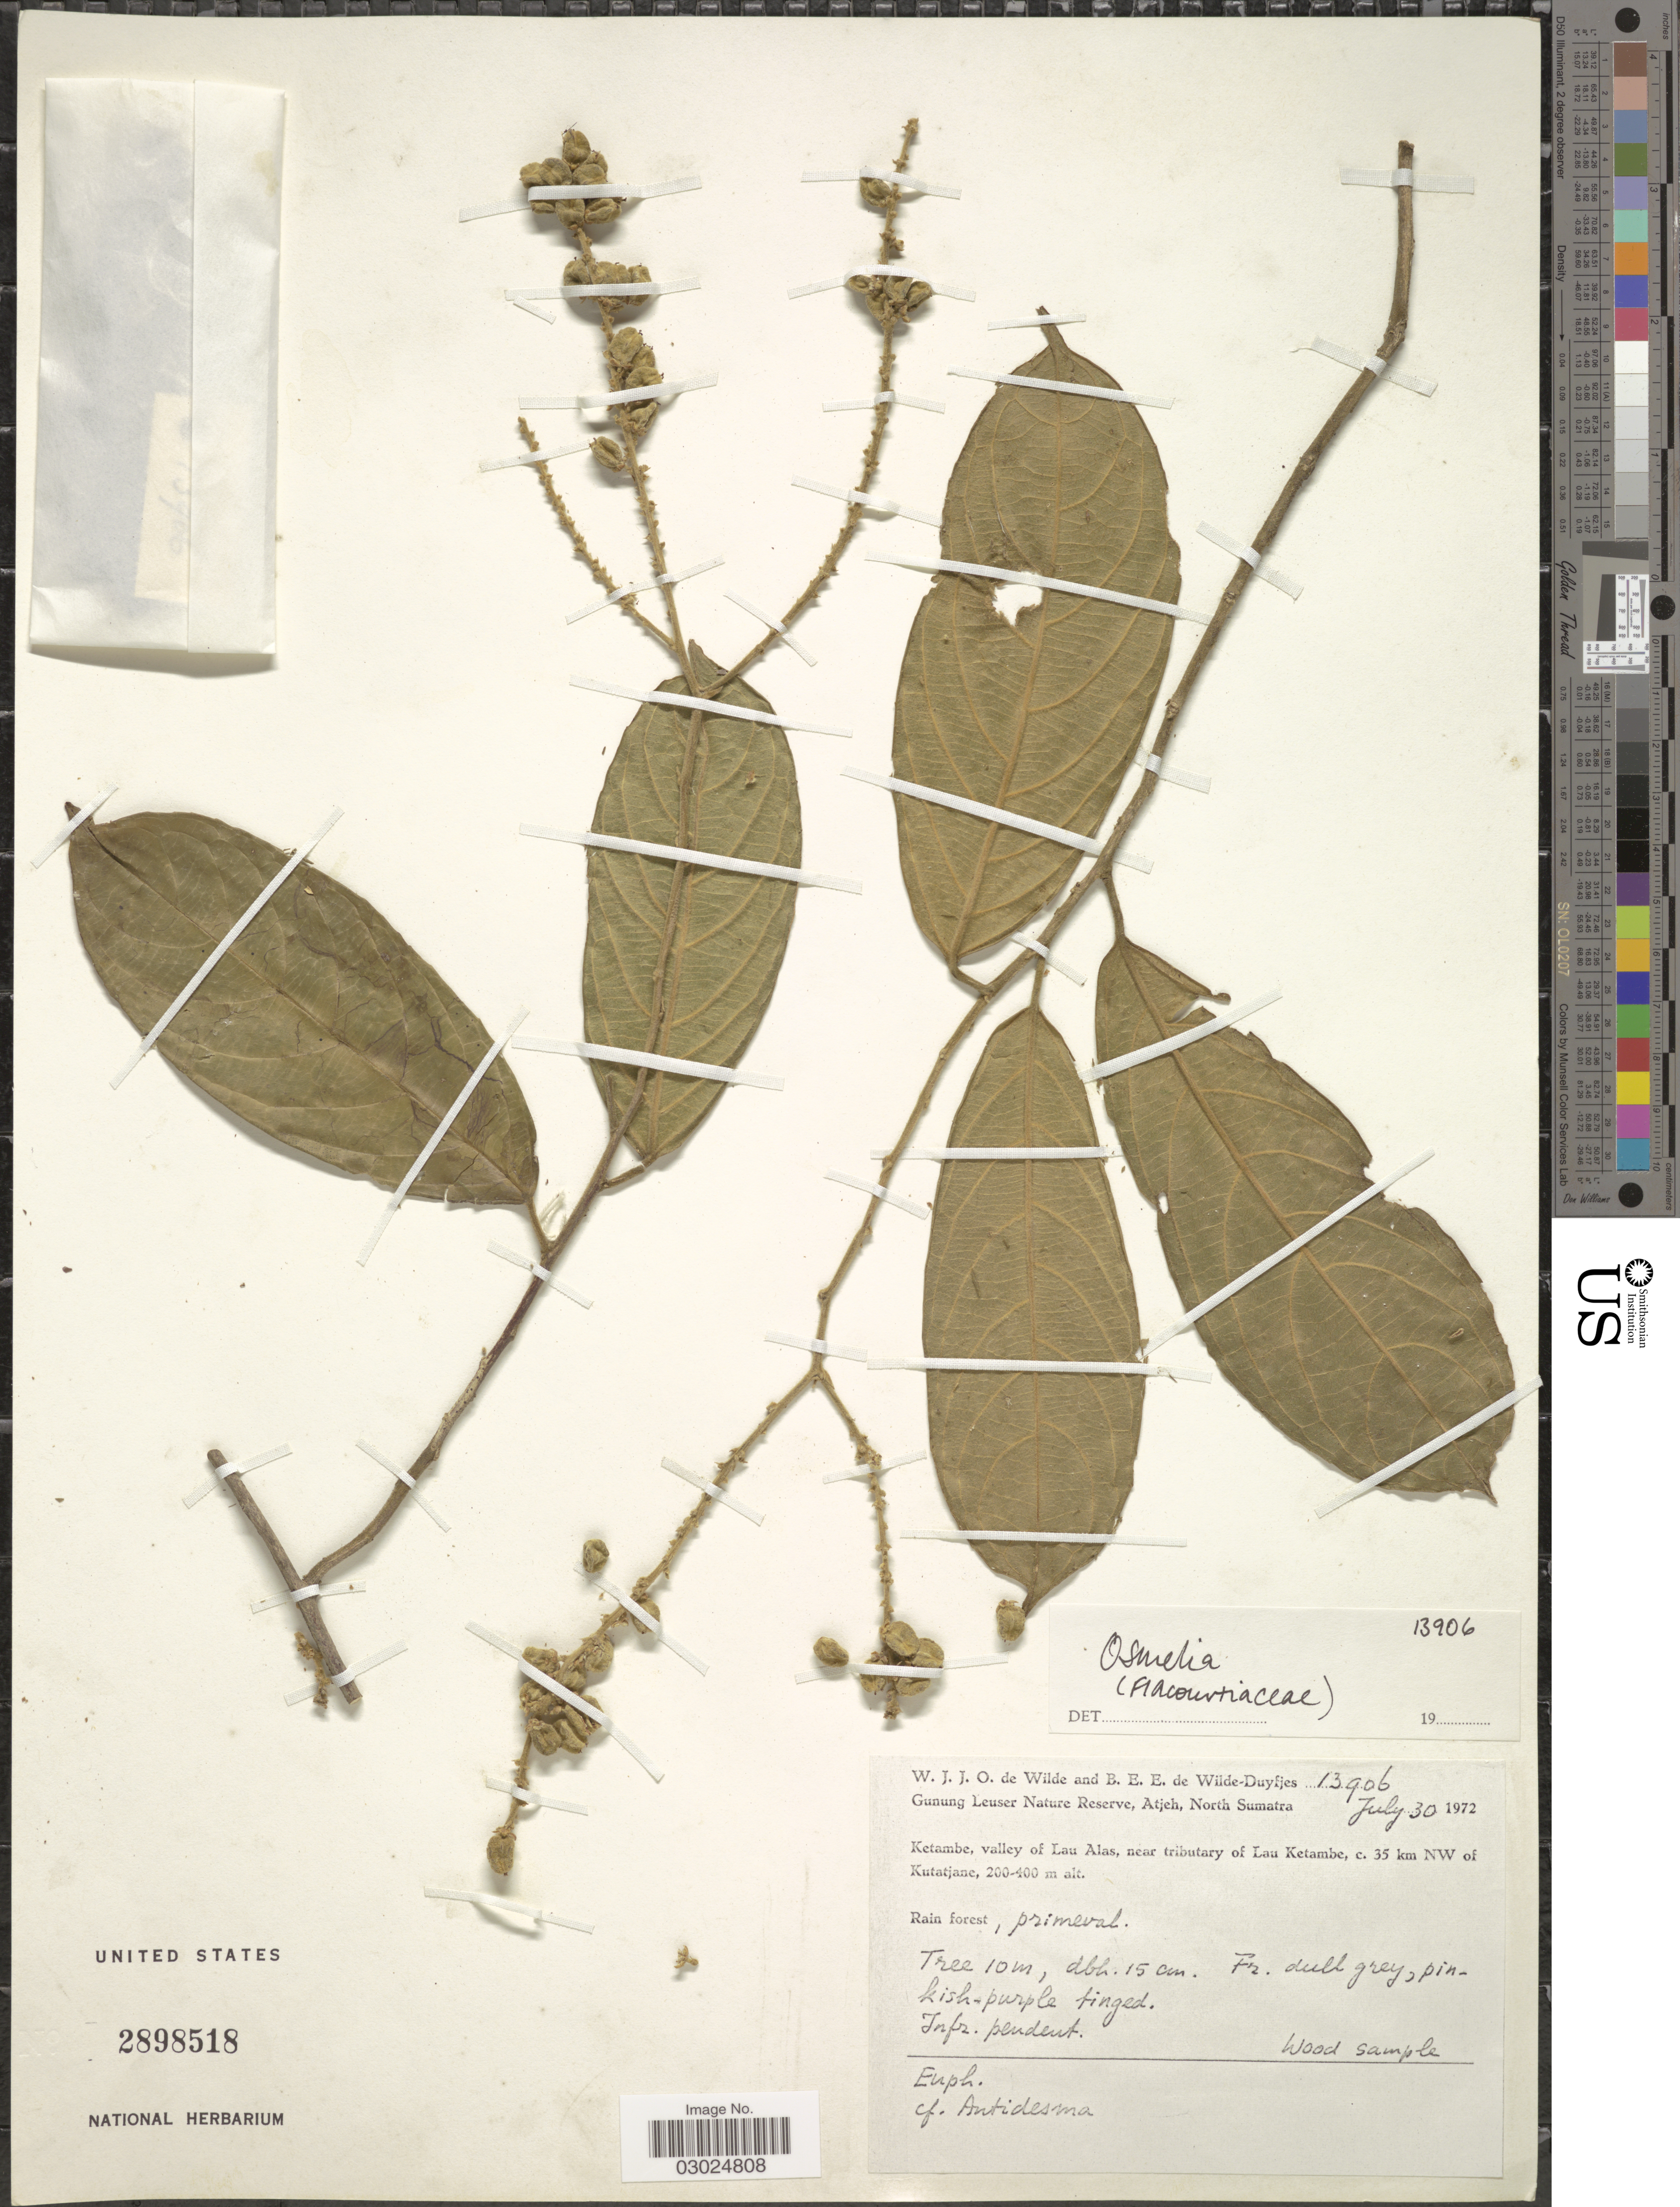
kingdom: Plantae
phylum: Tracheophyta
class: Magnoliopsida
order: Malpighiales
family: Salicaceae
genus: Osmelia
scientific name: Osmelia sp.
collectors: W. J. de Wilde & B. E. de Wilde-Duyfjes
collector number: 13906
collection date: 1972-07-30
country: Indonesia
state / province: Sumatra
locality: Gunung Leuser Nature Reserves, Atjeh, North Sumatra, Ketambe Research Station and vicinity, Alas River valley; c. 35 km. NNW. of Kutacane.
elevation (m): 200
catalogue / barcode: US 2898518